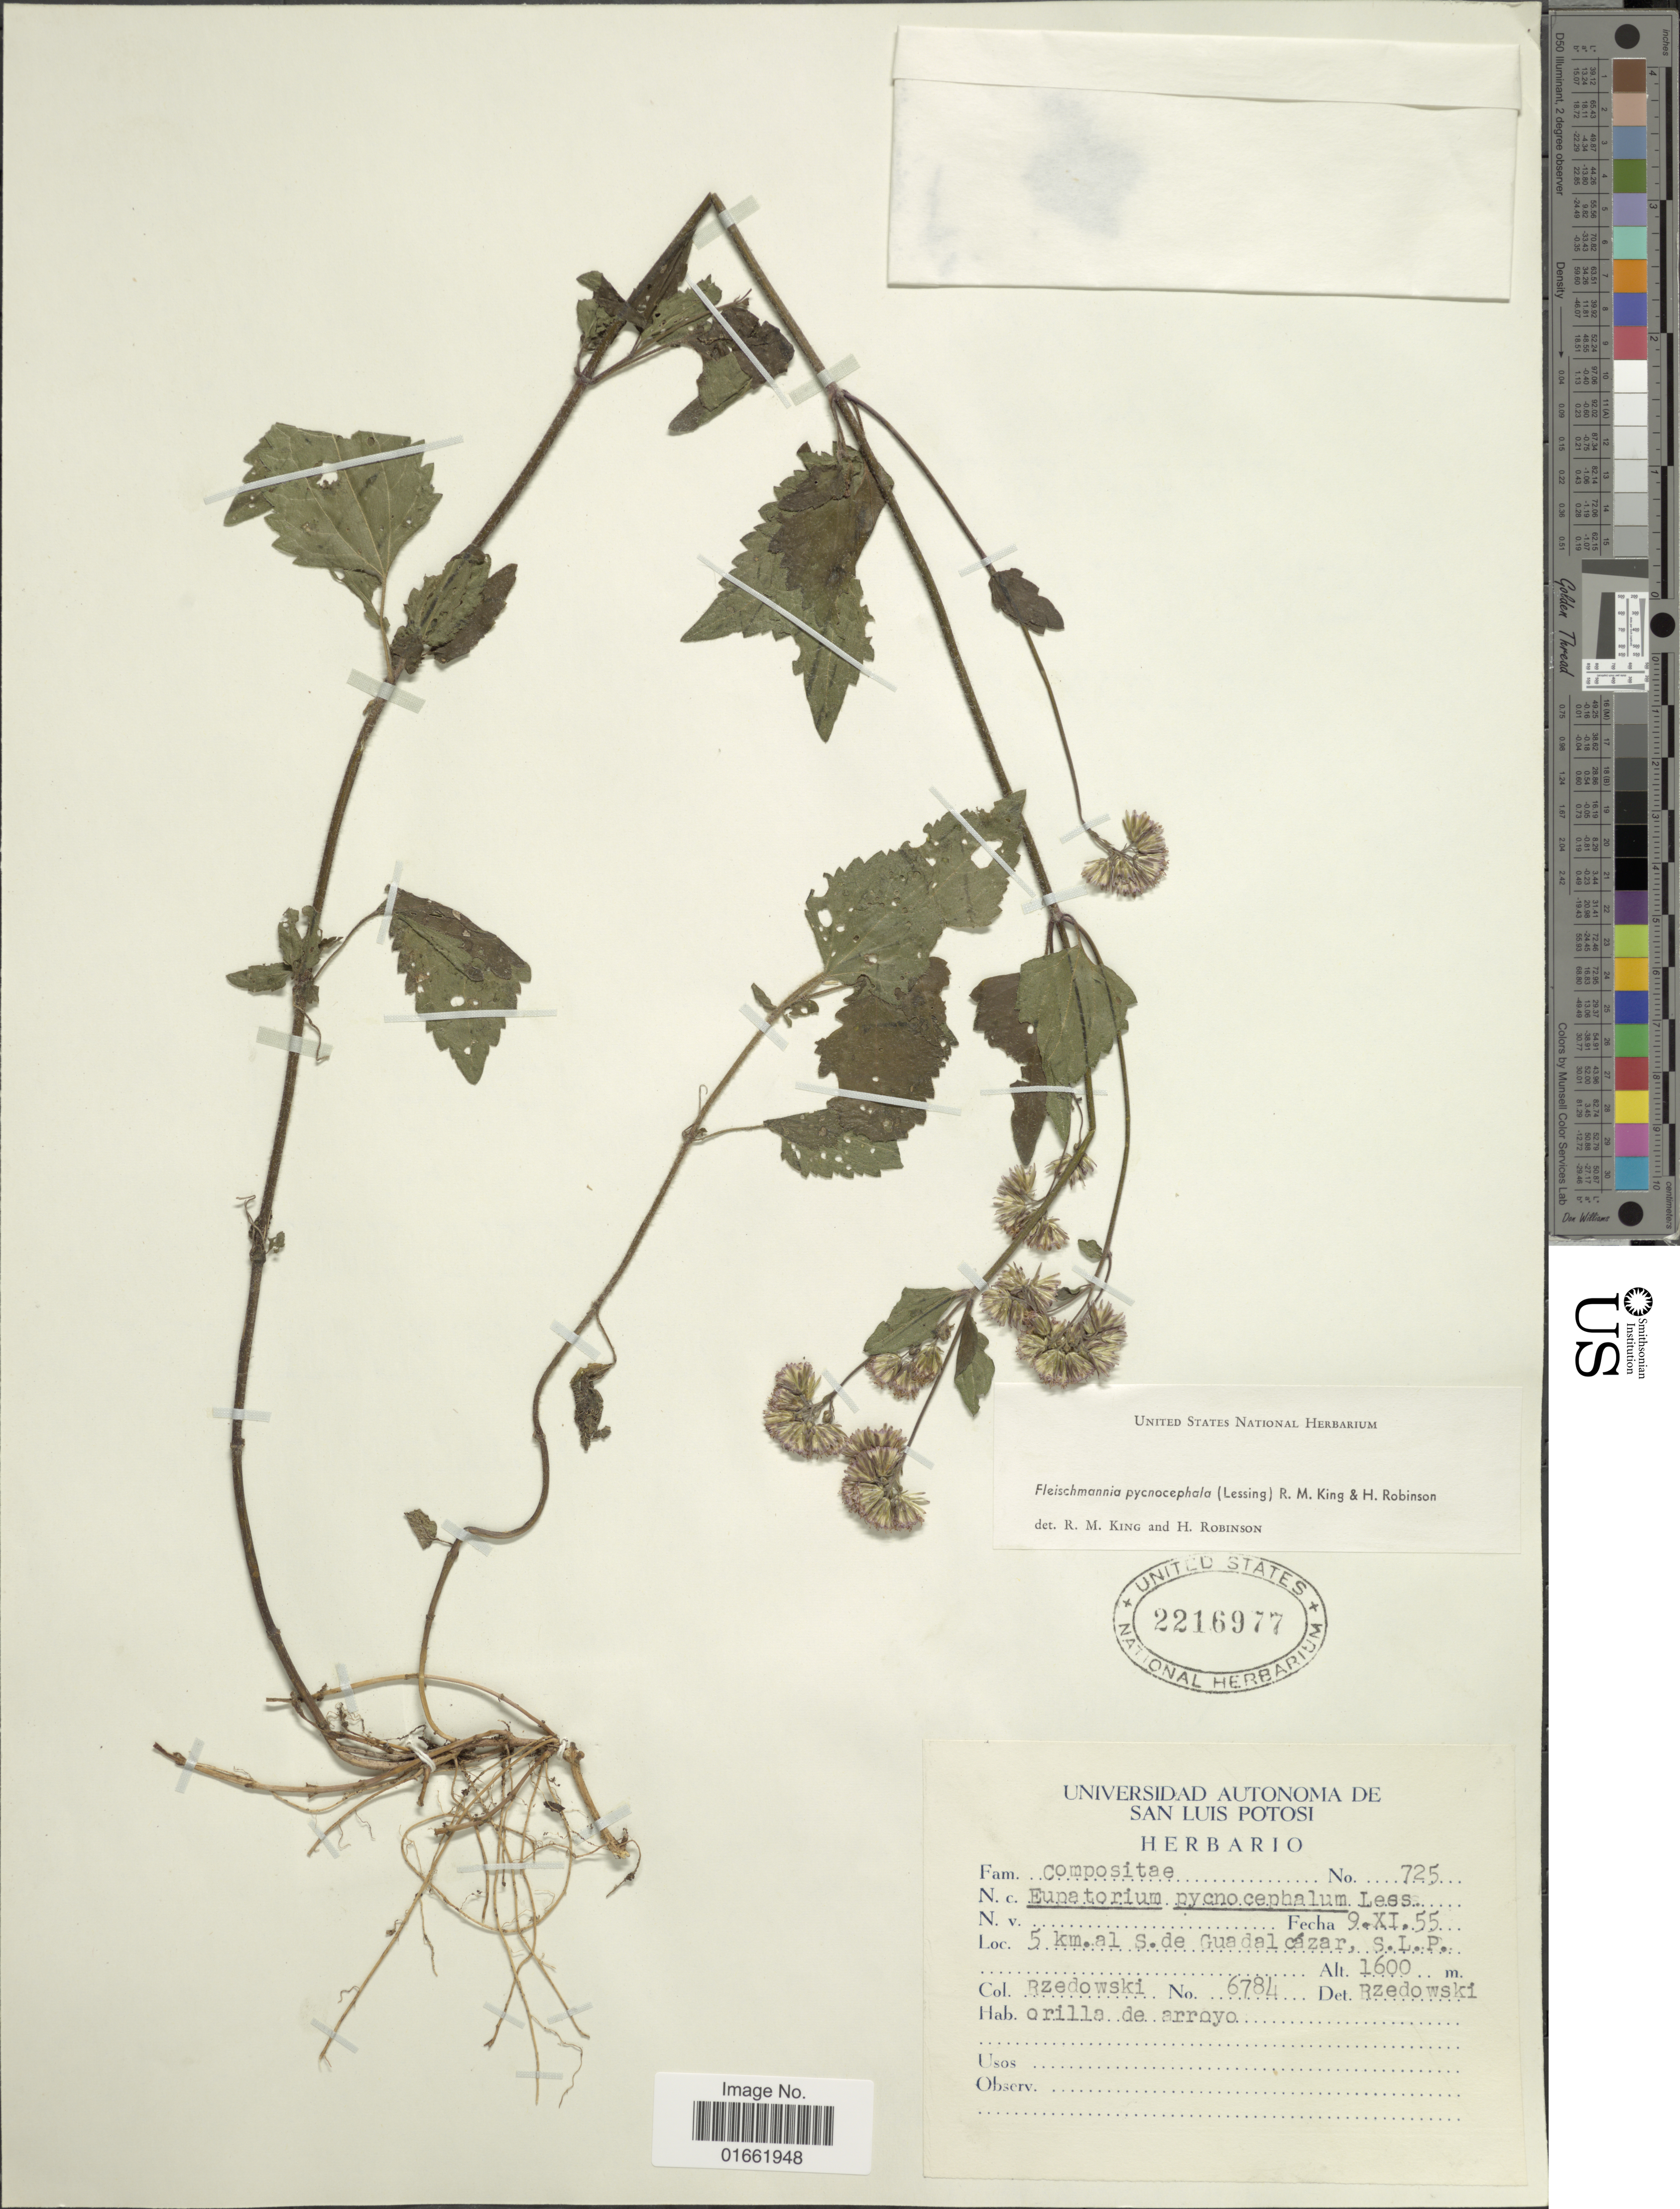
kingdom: Plantae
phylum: Tracheophyta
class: Magnoliopsida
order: Asterales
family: Asteraceae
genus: Fleischmannia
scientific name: Fleischmannia pycnocephala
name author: (Less.) R.M. King & H. Rob.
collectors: Rzedowski, --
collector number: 6784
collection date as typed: Transcribed d/m/y: 9/11/55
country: Mexico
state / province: San Luis Potosí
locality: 5 km. al S. de Guadalcázar, S.L.P.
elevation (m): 1600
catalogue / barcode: US 2216977